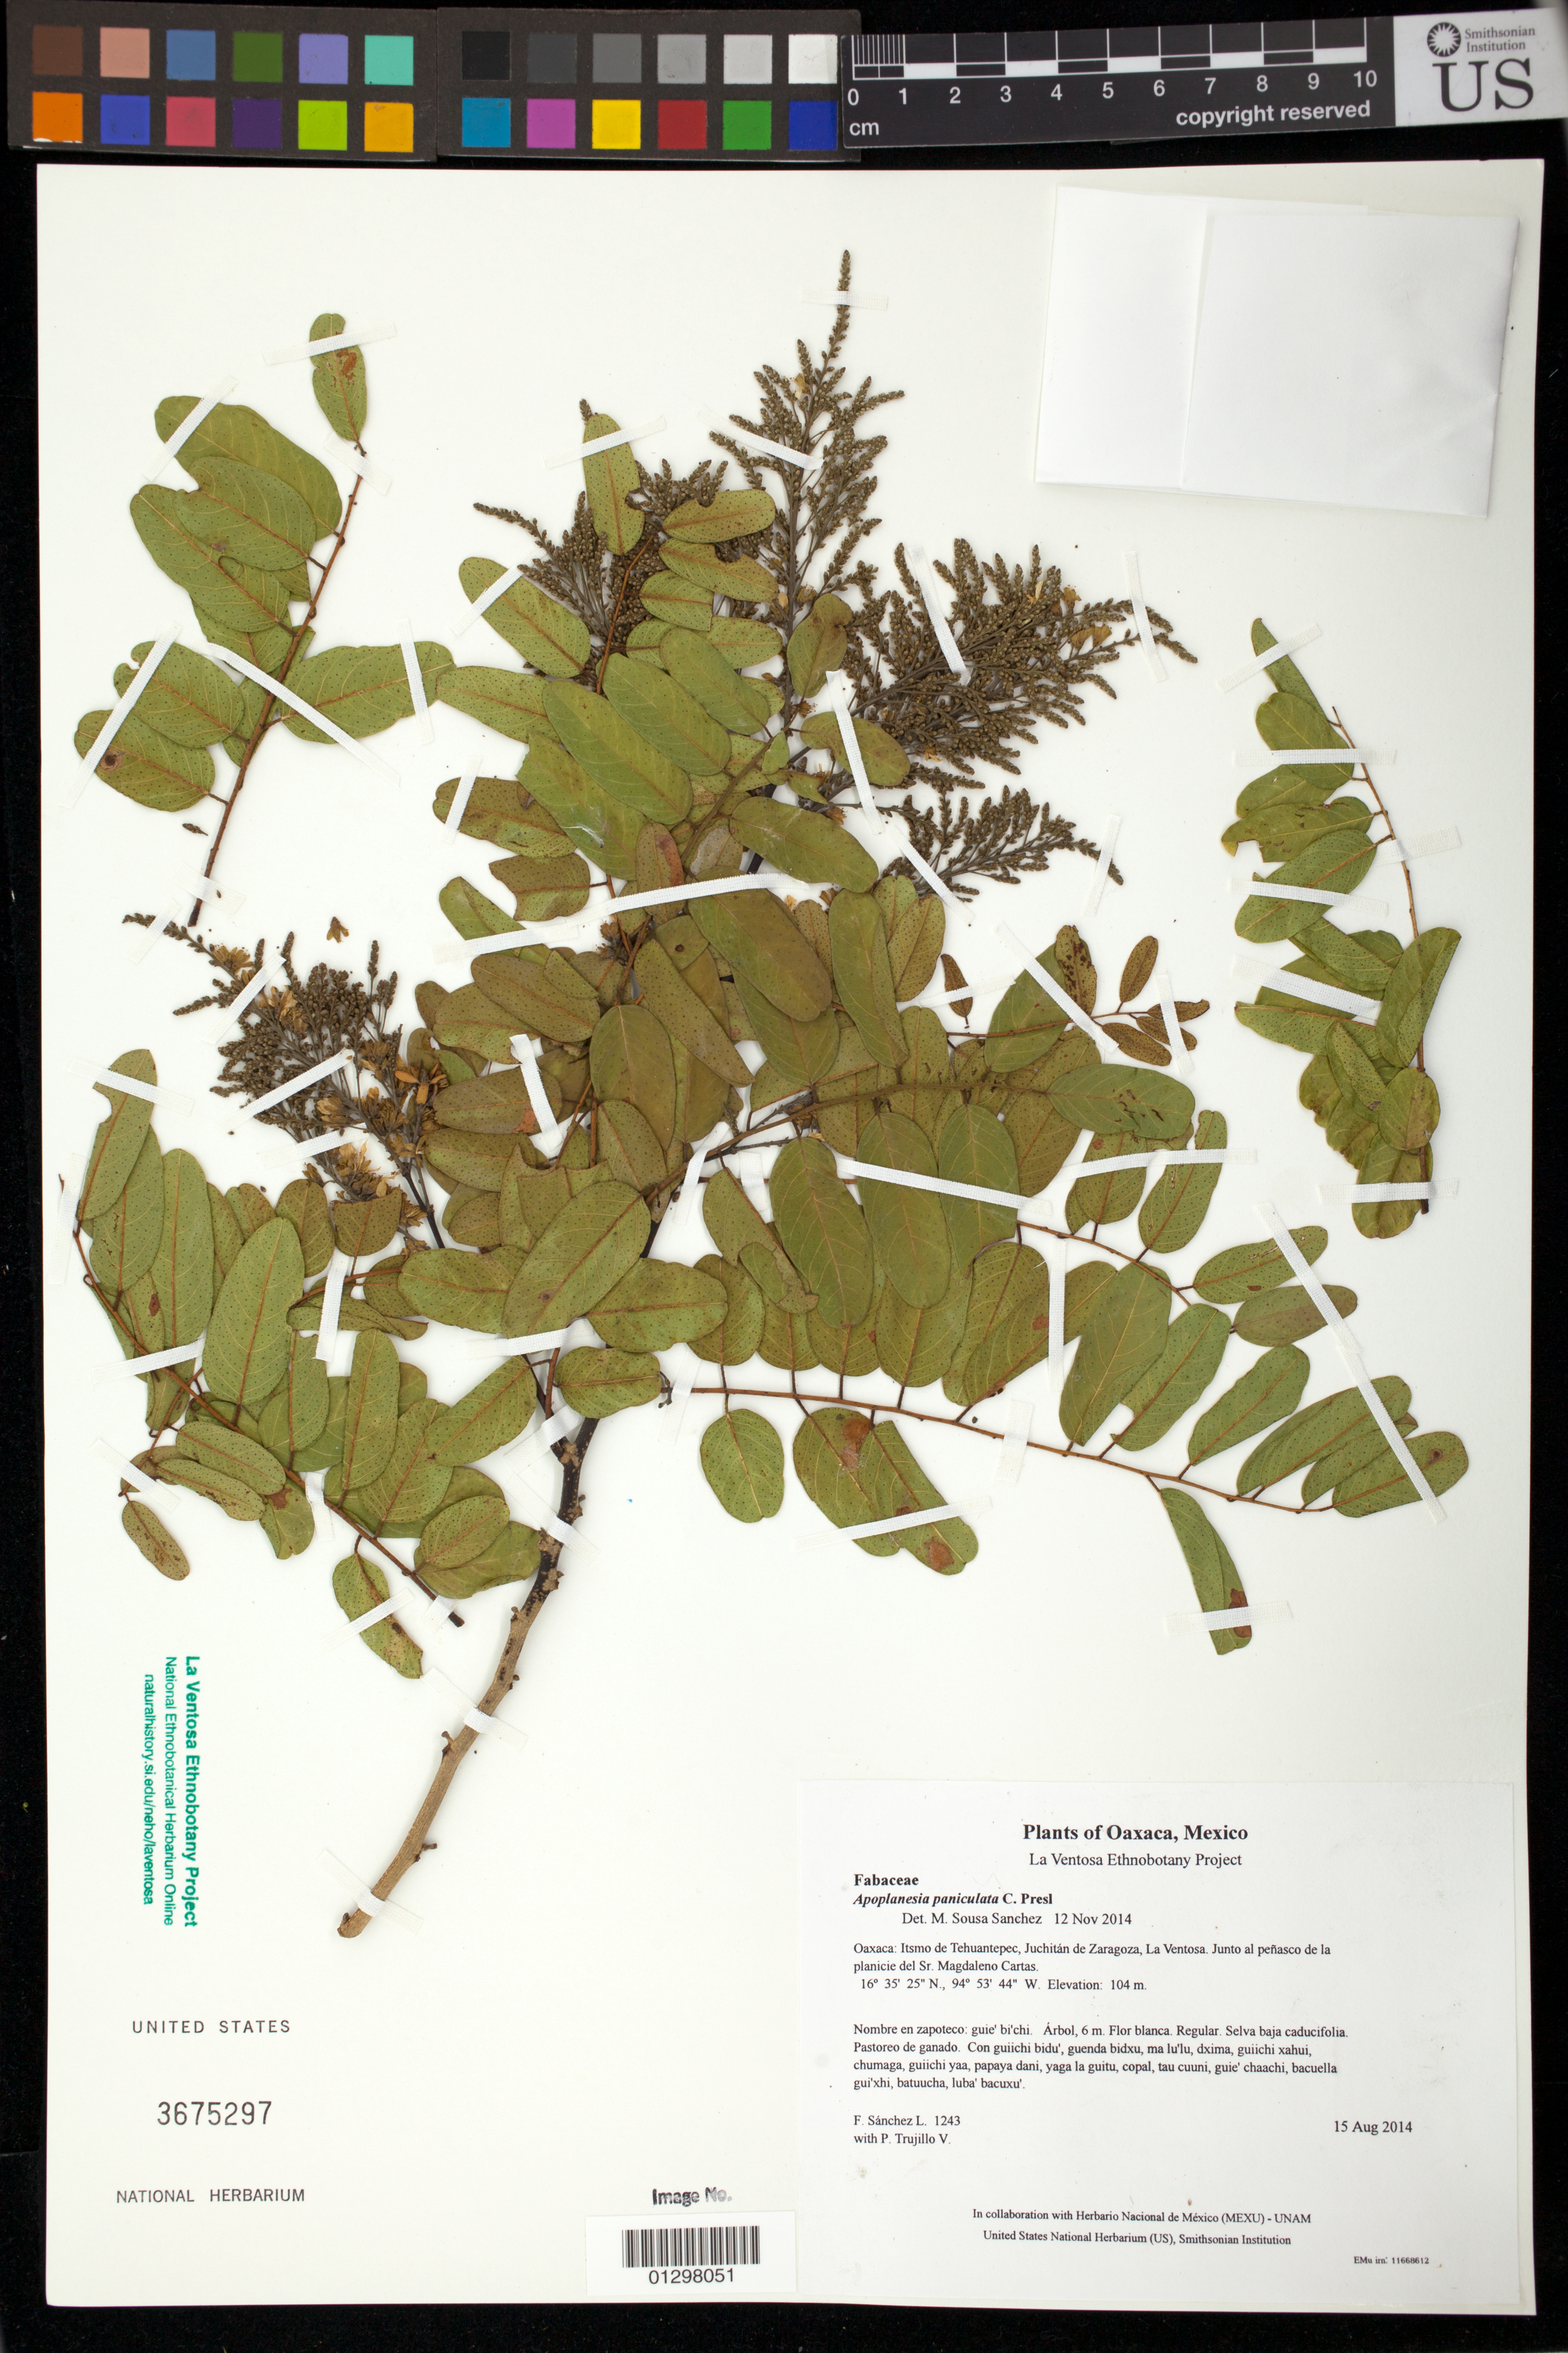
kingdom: Plantae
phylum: Tracheophyta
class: Magnoliopsida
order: Fabales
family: Fabaceae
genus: Apoplanesia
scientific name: Apoplanesia paniculata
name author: C. Presl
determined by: Sousa S., Mario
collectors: F. Sánchez L. & P. Trujillo V.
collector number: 1243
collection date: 2014-08-15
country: Mexico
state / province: Oaxaca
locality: Itsmo de Tehuantepec, Juchitán de Zaragoza, La Ventosa. Junto al peñasco de la planicie del Sr. Magdaleno Cartas.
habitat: Selva baja caducifolia. Pastoreo de ganado.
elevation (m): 104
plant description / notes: MEXU, SERO, US; Yaga. 6 m. Guie' naquichi'. Nuu.; palo de sangre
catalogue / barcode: US 3675297